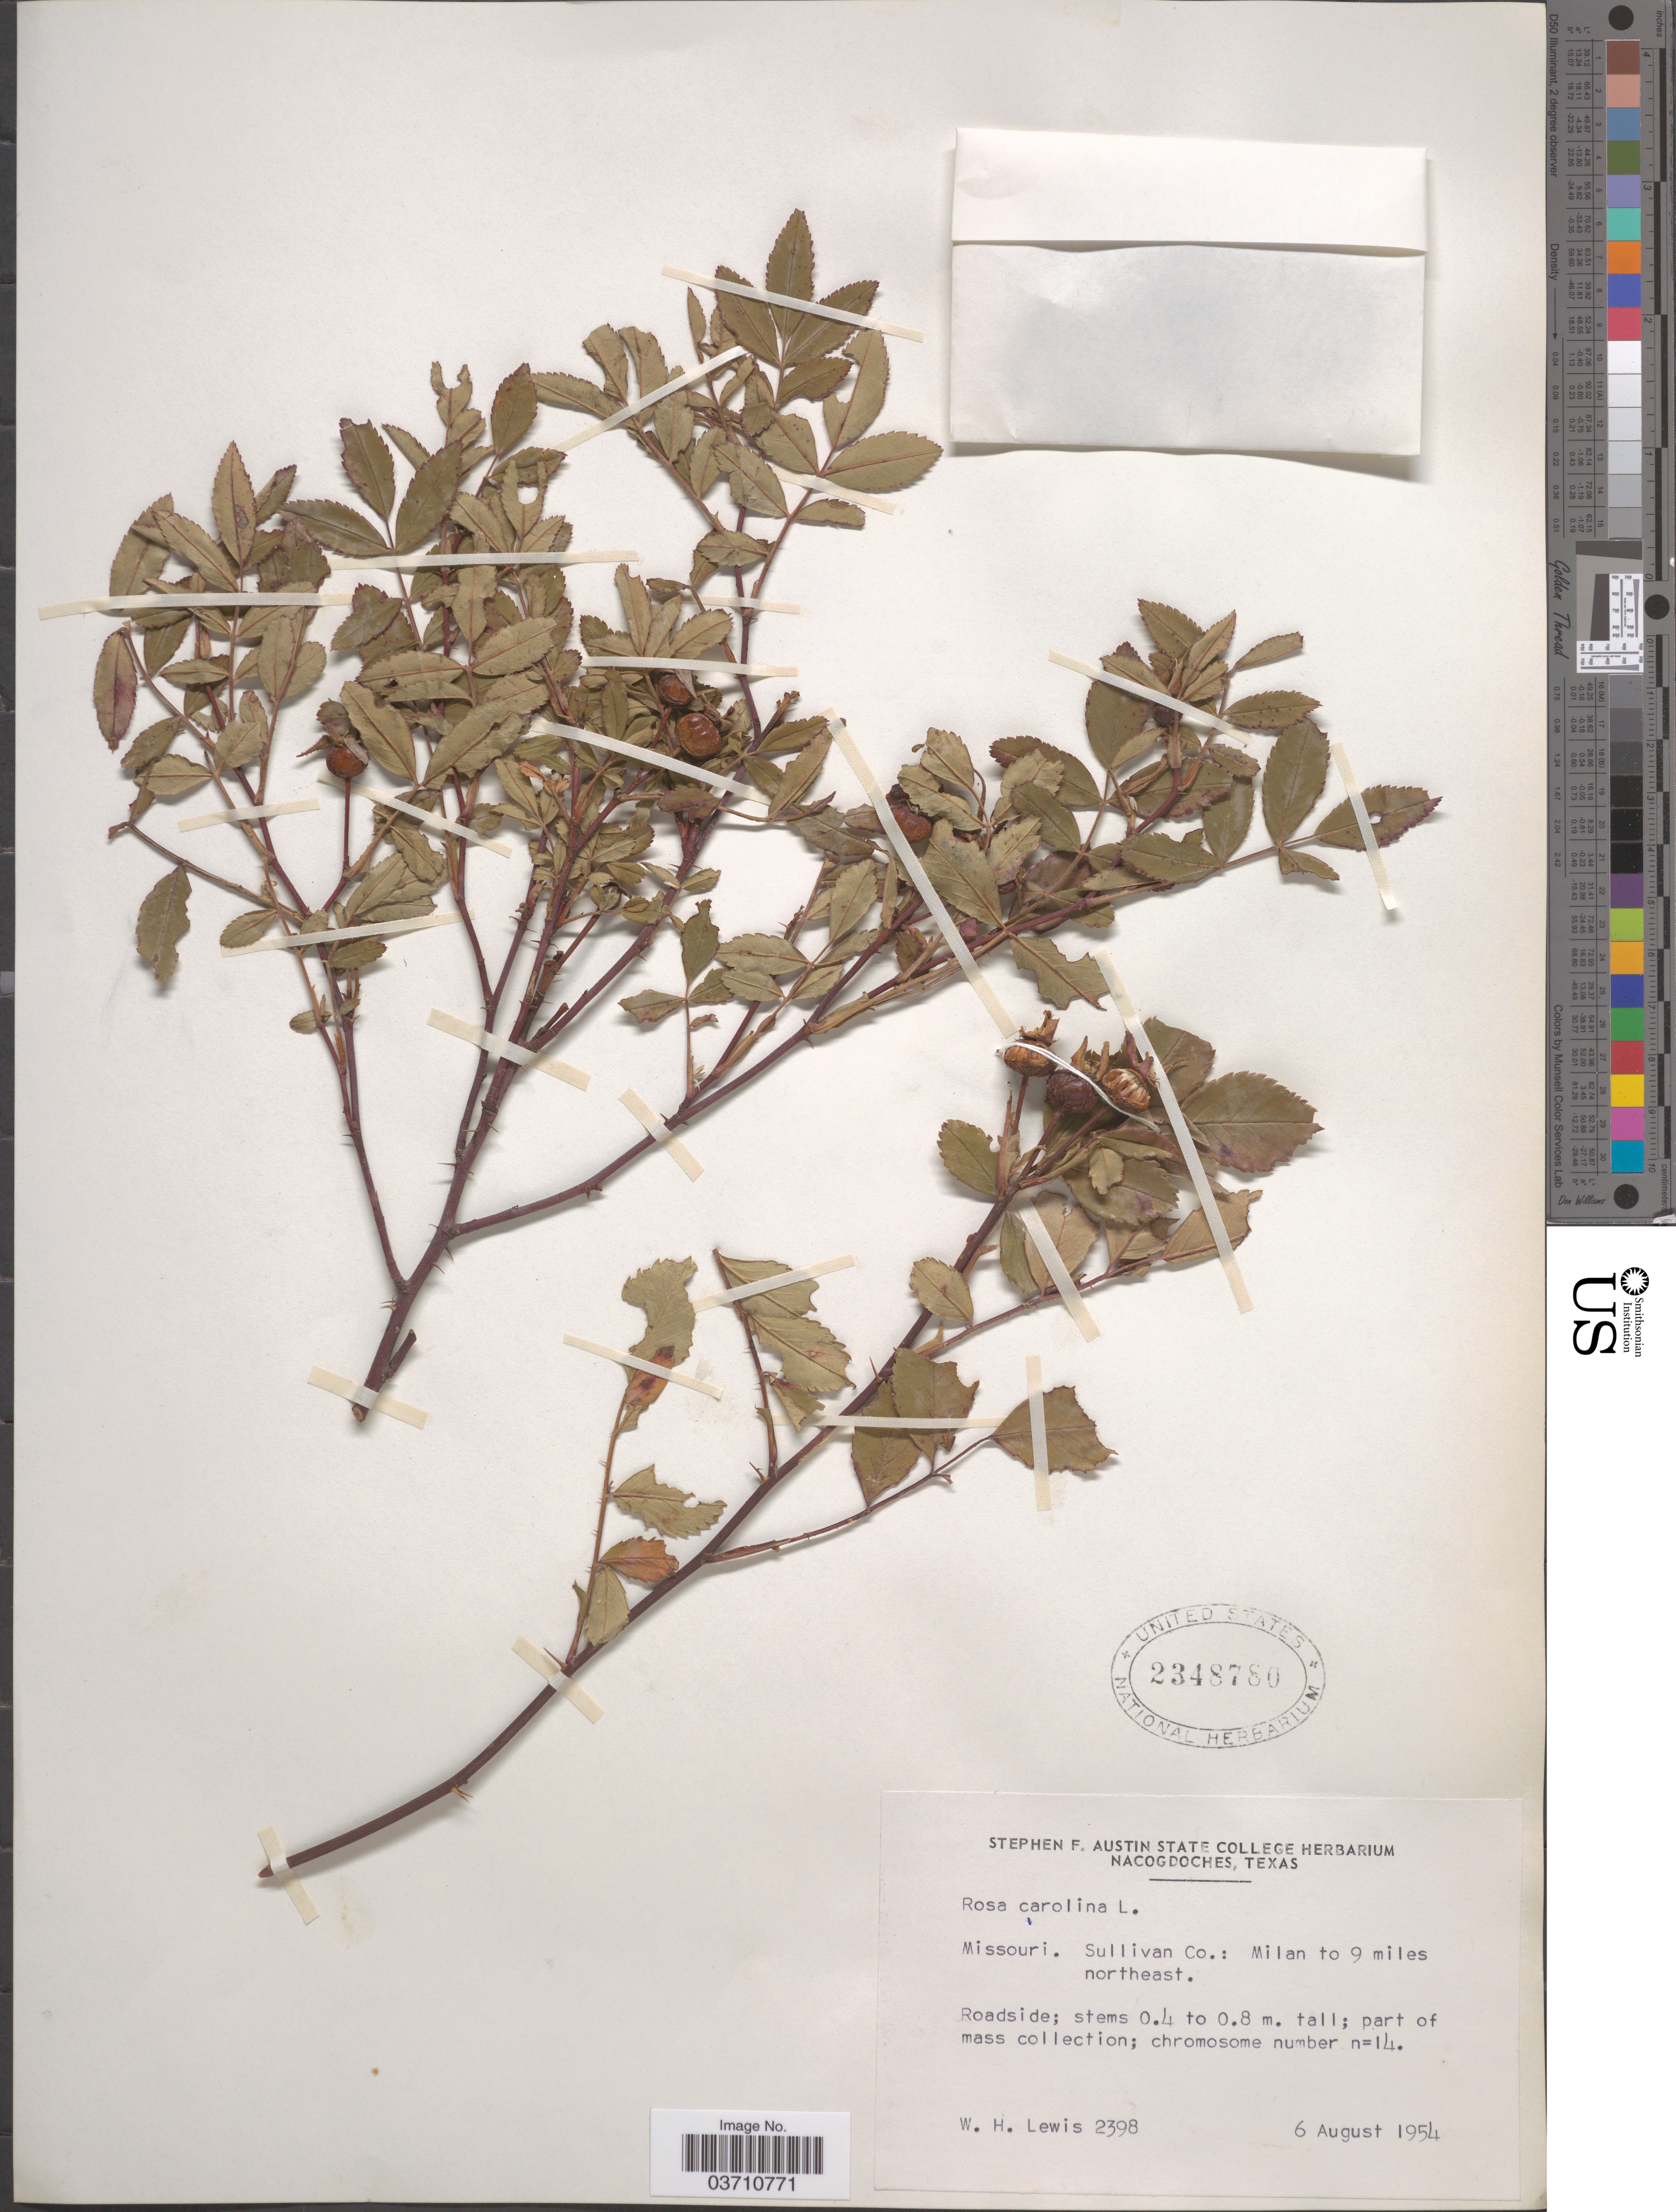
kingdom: Plantae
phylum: Tracheophyta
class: Magnoliopsida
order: Rosales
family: Rosaceae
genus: Rosa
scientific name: Rosa carolina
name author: L.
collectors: W. H. Lewis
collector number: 2398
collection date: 1954-08-06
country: United States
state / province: Missouri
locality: Sullivan Co.: Milan to 9 miles northeast.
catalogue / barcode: US 2348780